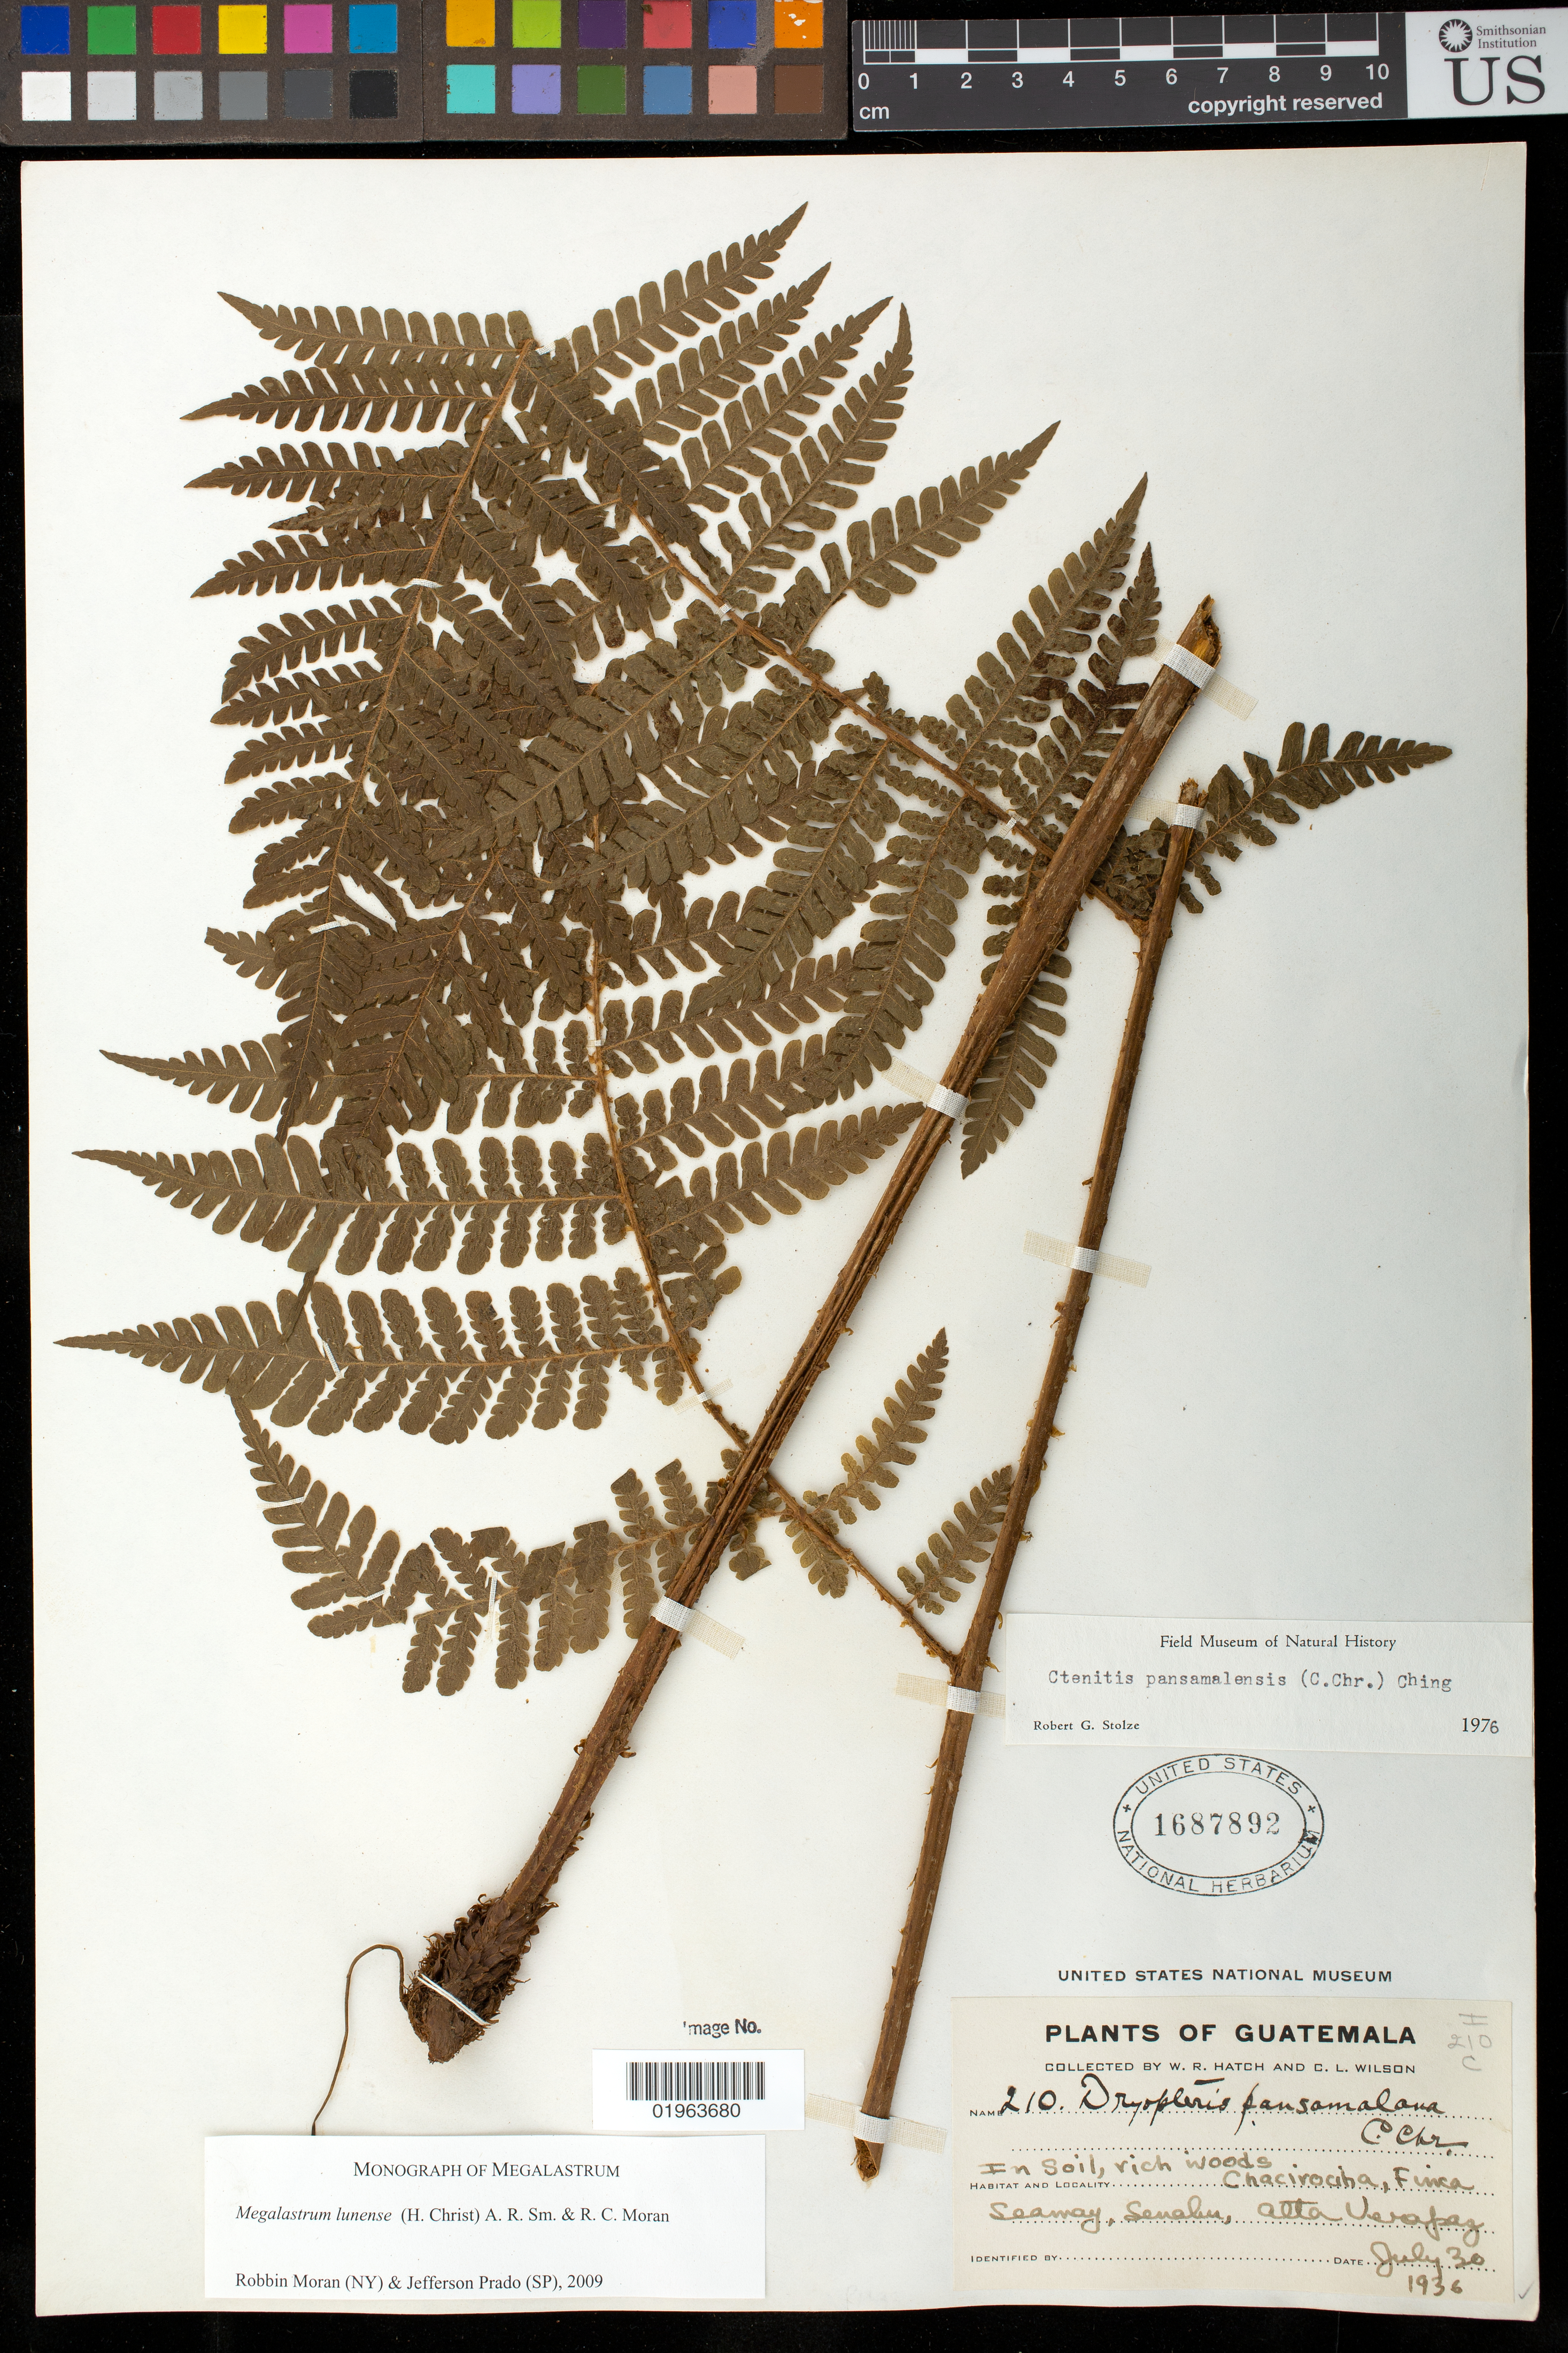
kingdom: Plantae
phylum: Tracheophyta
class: Polypodiopsida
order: Polypodiales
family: Dryopteridaceae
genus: Megalastrum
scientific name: Megalastrum lunense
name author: (Christ) A.R. Sm. & R.C. Moran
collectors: W. Hatch & C. L. Wilson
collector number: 210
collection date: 1936-07-30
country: Guatemala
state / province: Alta Verapaz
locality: Chacirociha, finca Seaway, Senahu, Alta Verapaz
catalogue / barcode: US 1687892